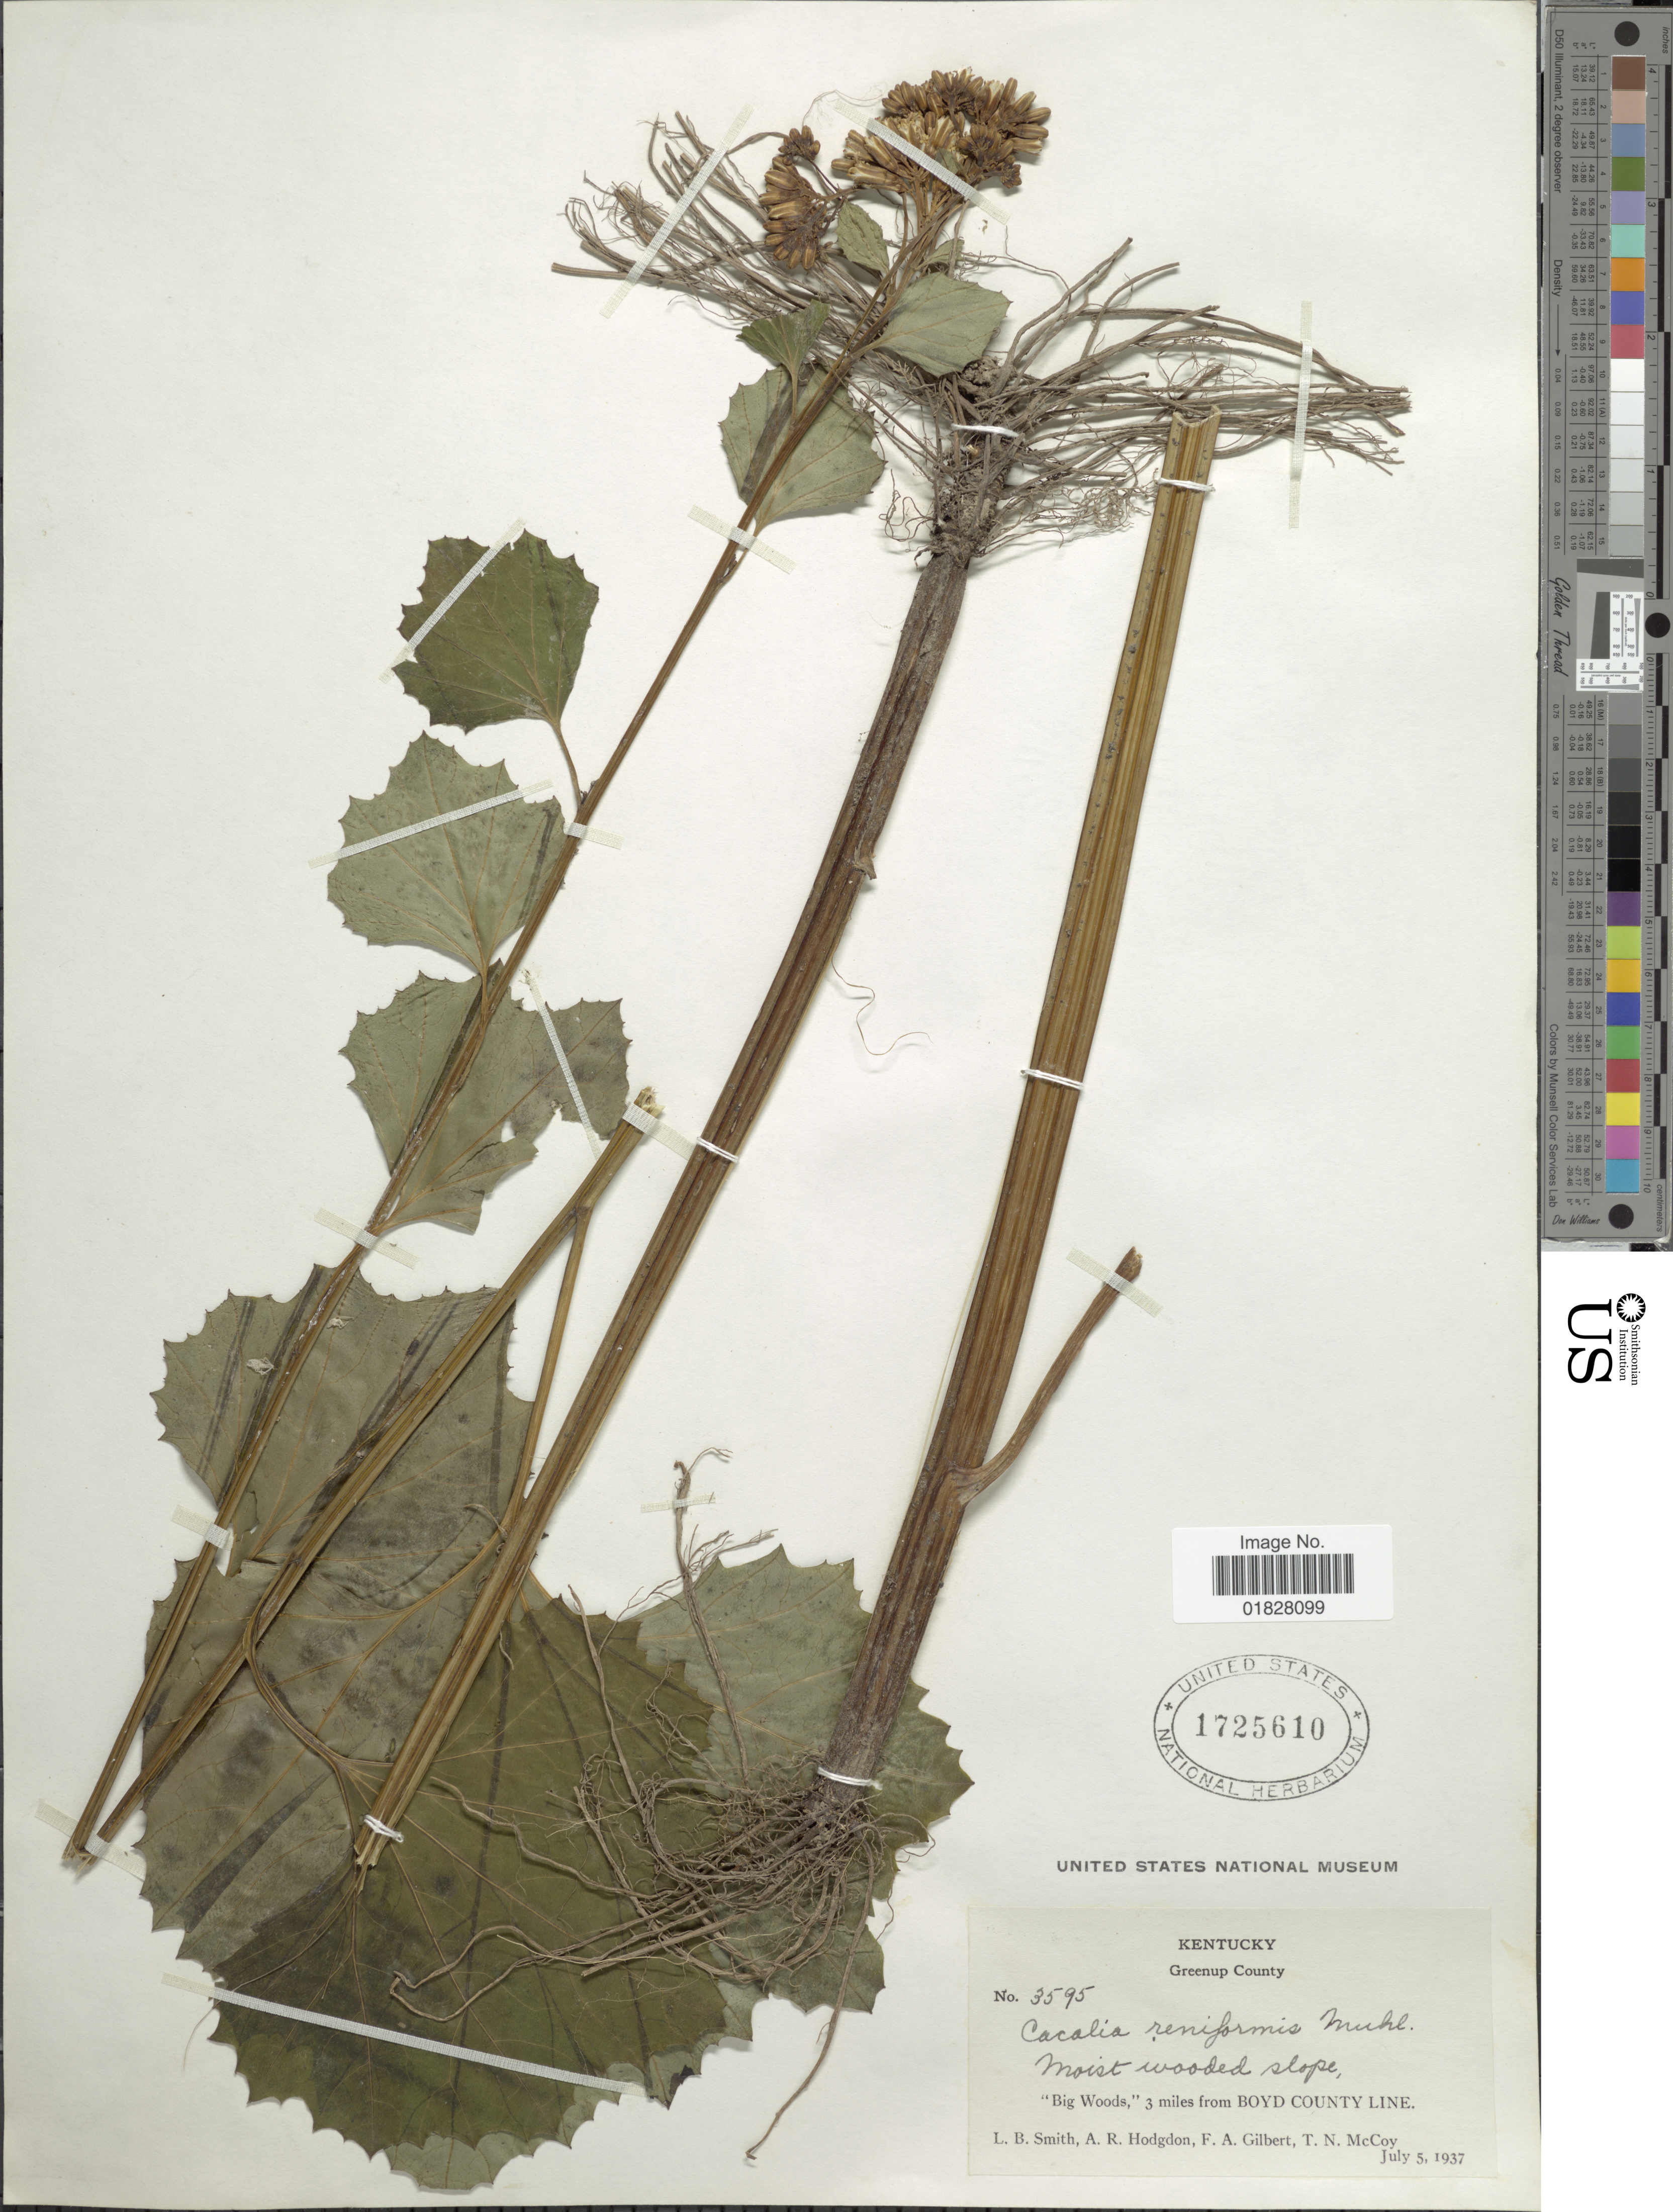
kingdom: Plantae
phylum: Tracheophyta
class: Magnoliopsida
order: Asterales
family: Asteraceae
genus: Arnoglossum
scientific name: Arnoglossum reniforme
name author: (Hook.) H. Rob.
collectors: L. Smith, A. R. Hodgdon, F. A. Gilbert & T. N. McCoy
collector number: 3595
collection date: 1937-07-05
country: United States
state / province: Kentucky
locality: Greenup County. Moist wooded slope, "Big Woods", 3 miles from Boyd County Line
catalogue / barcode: US 1725610